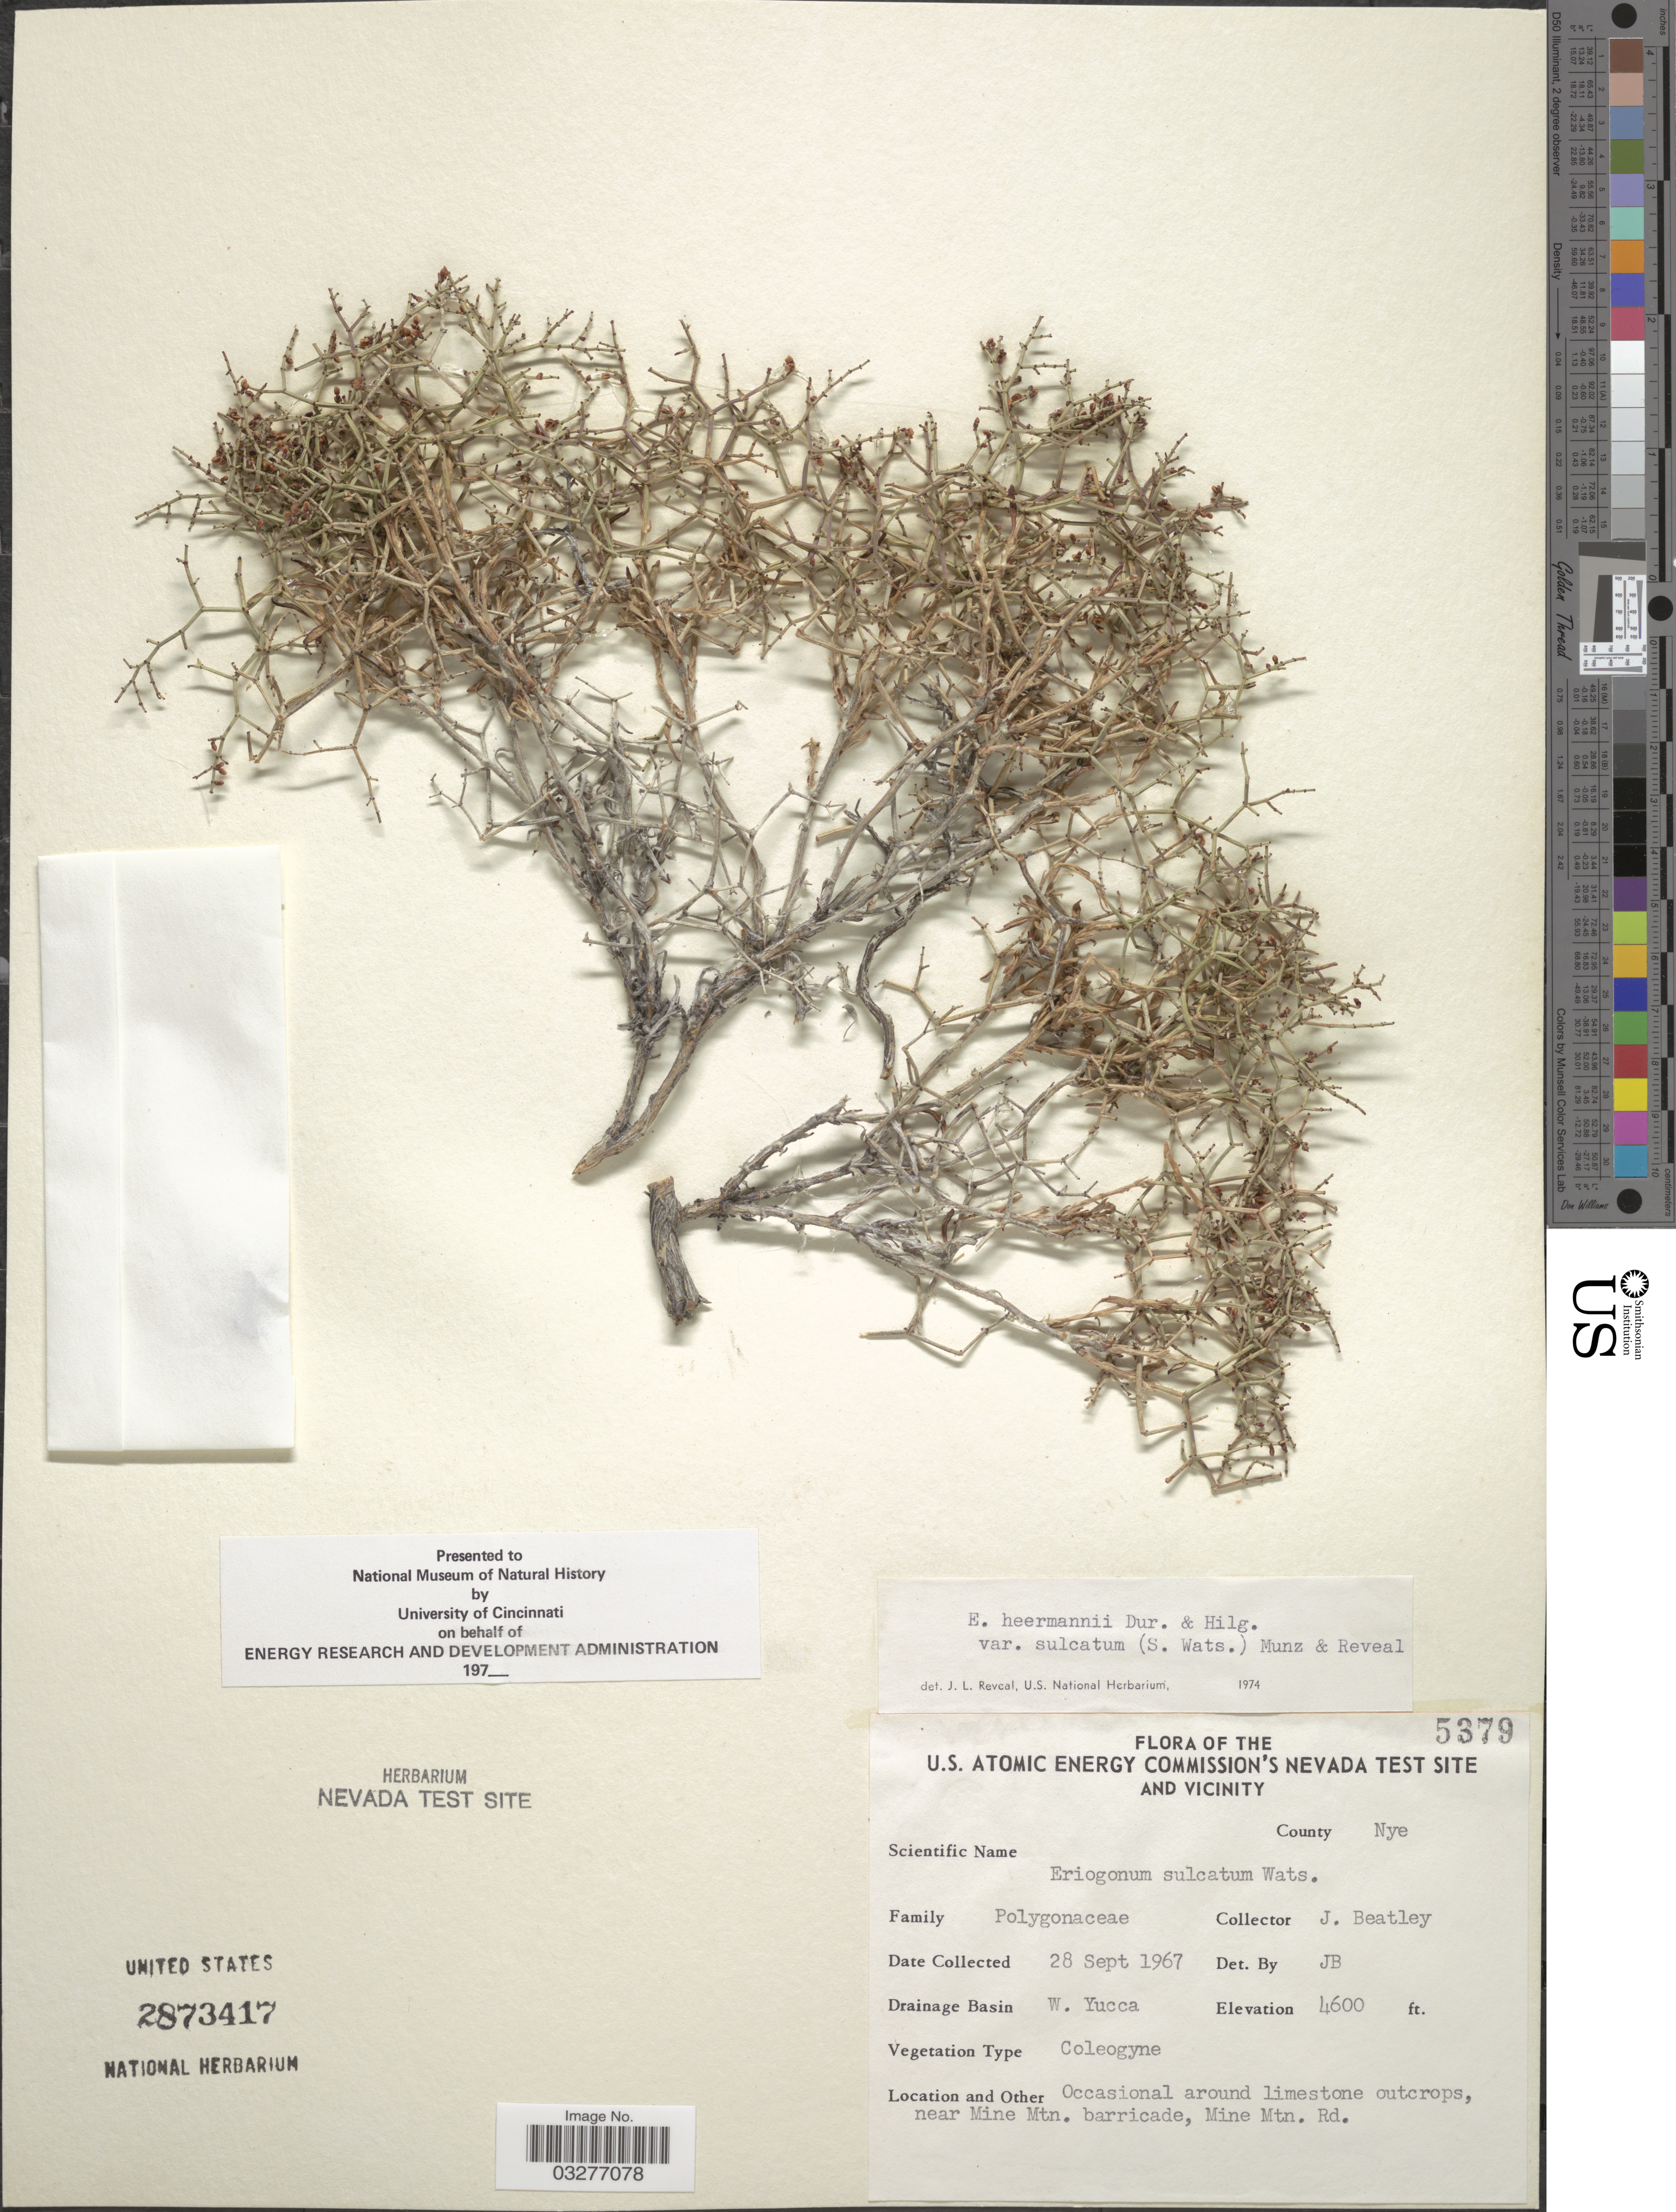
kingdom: Plantae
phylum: Tracheophyta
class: Magnoliopsida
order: Caryophyllales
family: Polygonaceae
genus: Eriogonum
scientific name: Eriogonum heermannii var. sulcatum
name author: (S. Watson) Munz & Reveal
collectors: J. C. Beatley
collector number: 5379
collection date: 1967-09-28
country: United States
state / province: Nevada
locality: U.S. Atomic Energy Commission's Nevada Test Site and Vicinity. County Nye. Drainage Basin W. Yucca. Near Mine Mtn. barricade, Mine Mtn. Rd.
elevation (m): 1402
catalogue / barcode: US 2873417